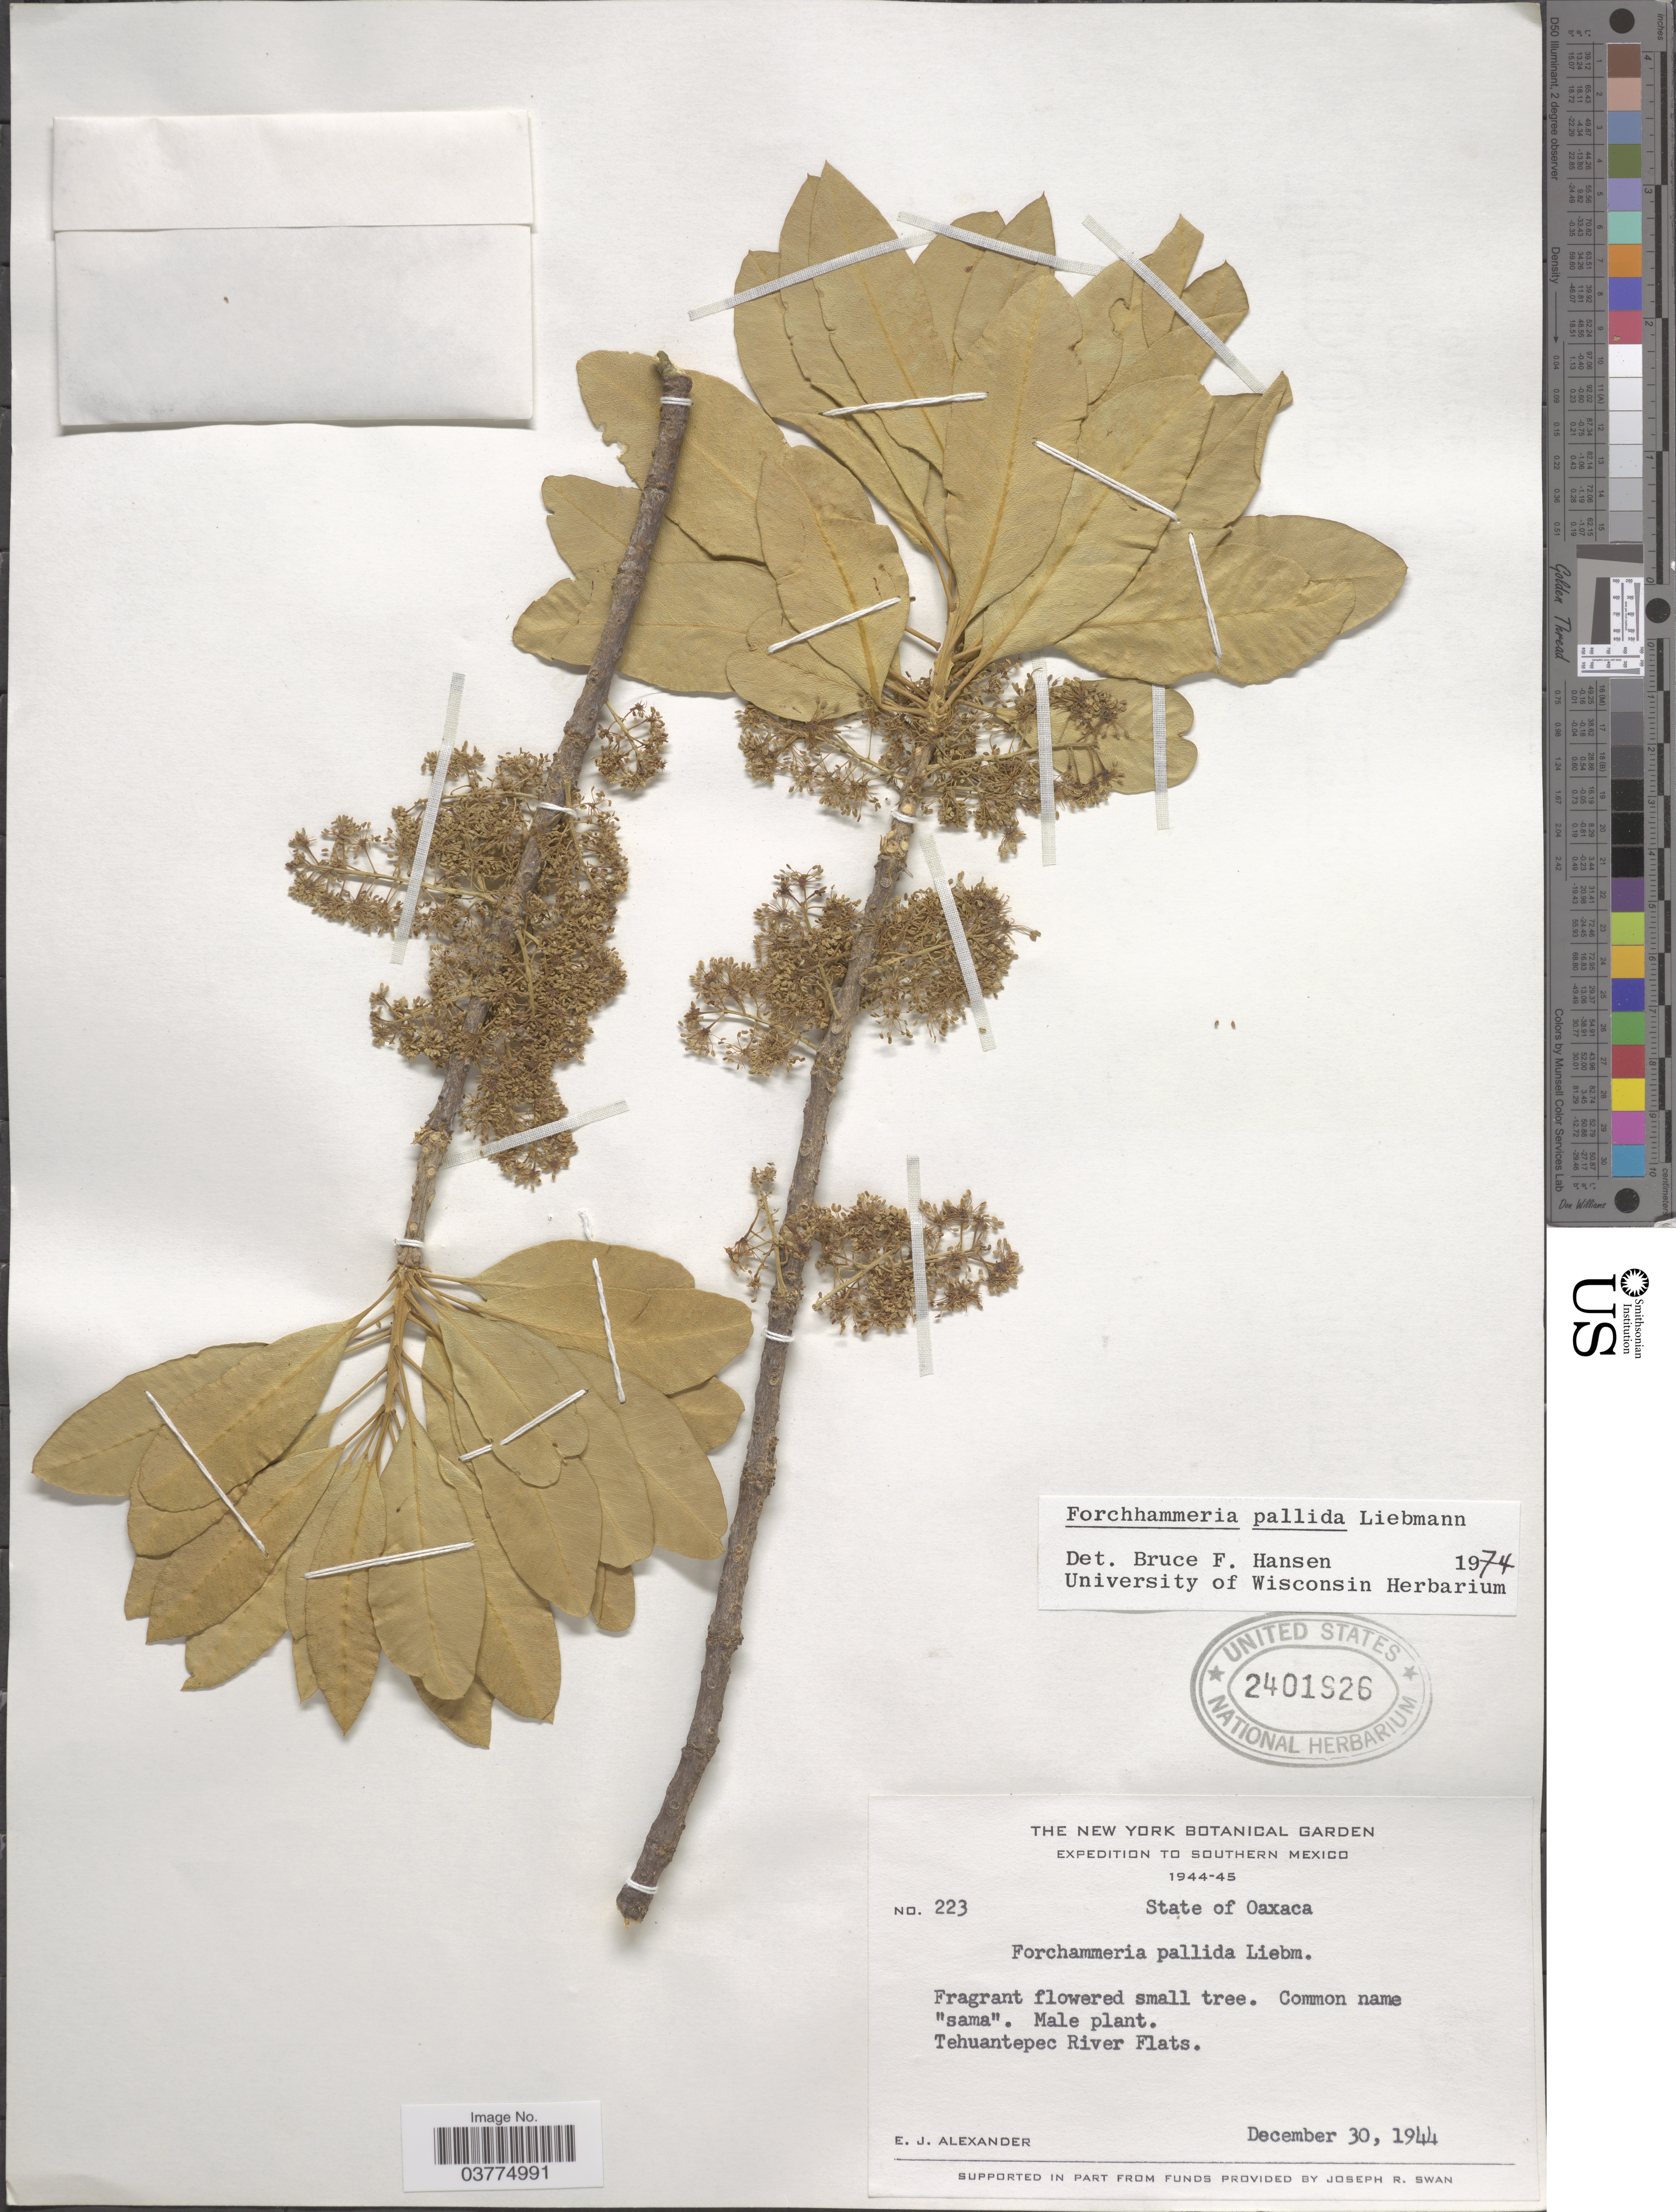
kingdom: Plantae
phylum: Tracheophyta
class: Magnoliopsida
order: Brassicales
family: Stixaceae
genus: Forchhammeria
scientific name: Forchhammeria pallida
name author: Liebm.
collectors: E. J. Alexander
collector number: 223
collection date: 1944-12-30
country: Mexico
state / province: Oaxaca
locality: Southern Mexico. Tehuantepec River Flats.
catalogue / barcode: US 2401926